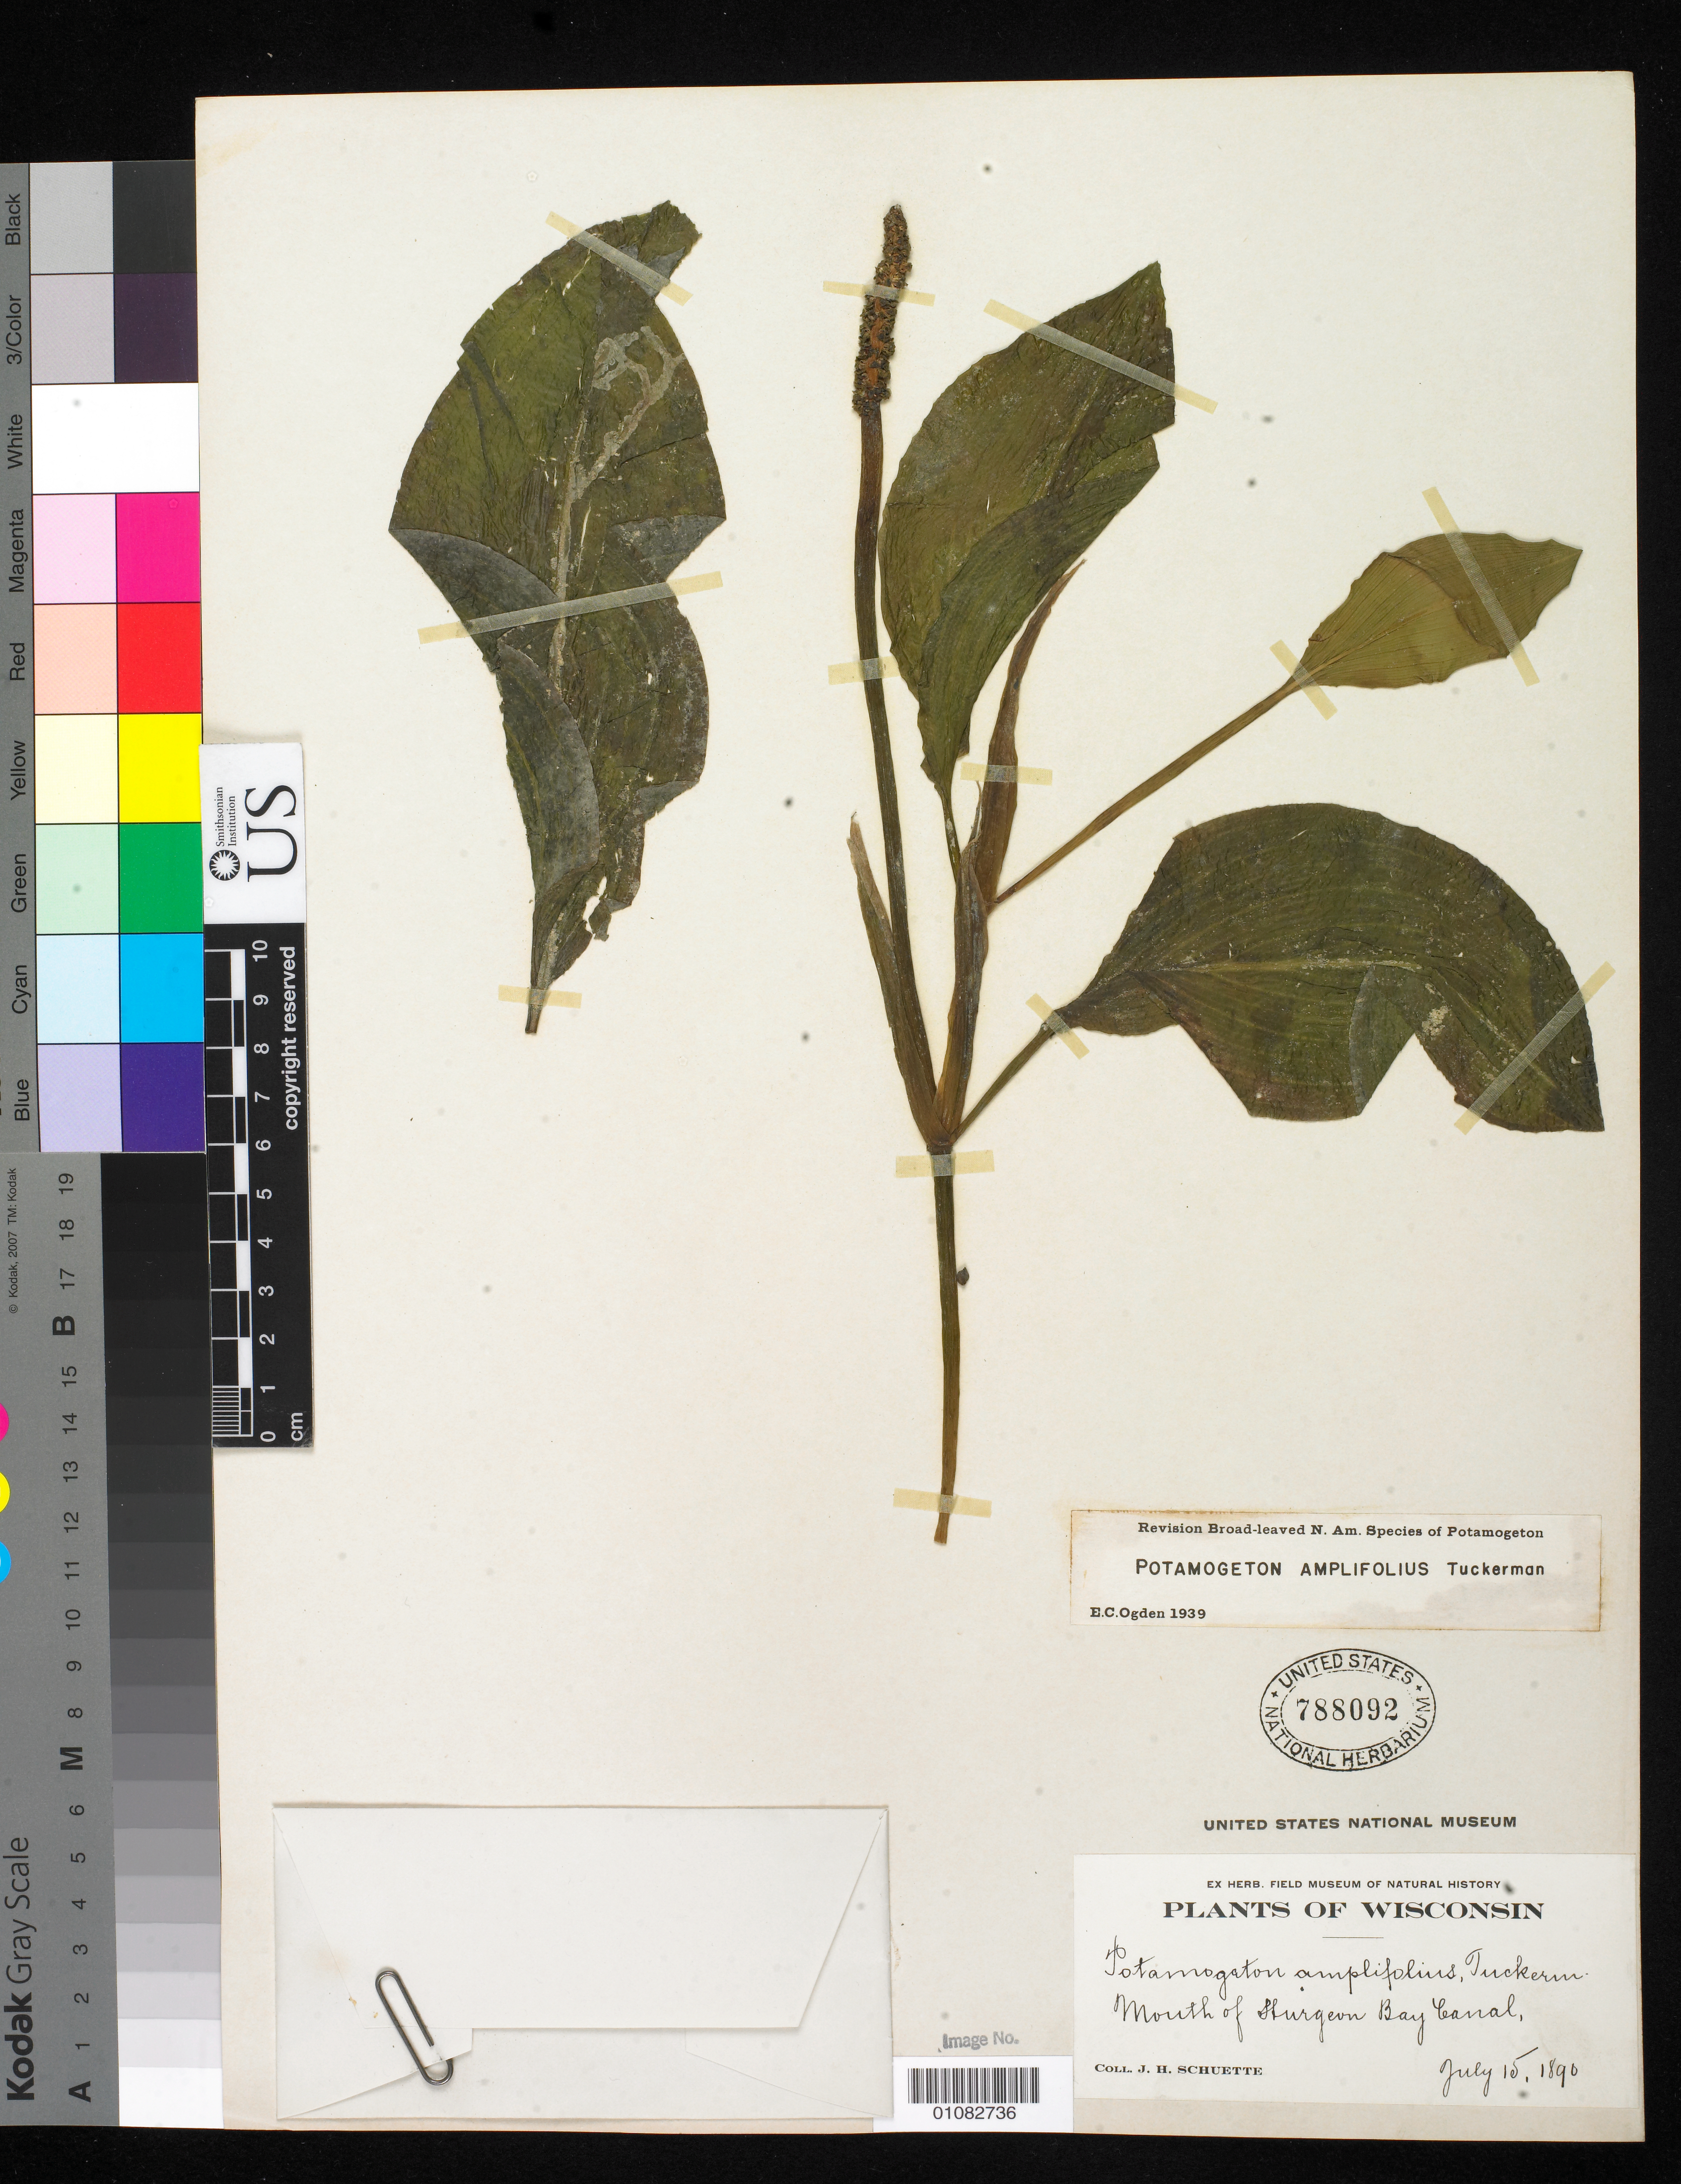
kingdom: Plantae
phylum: Tracheophyta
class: Liliopsida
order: Alismatales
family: Potamogetonaceae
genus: Potamogeton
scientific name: Potamogeton amplifolius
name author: Tuckerm.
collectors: J. Schuette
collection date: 1890-07-15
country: United States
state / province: Wisconsin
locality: mouth of Sturgeon Bay Canal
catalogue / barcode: US 788092